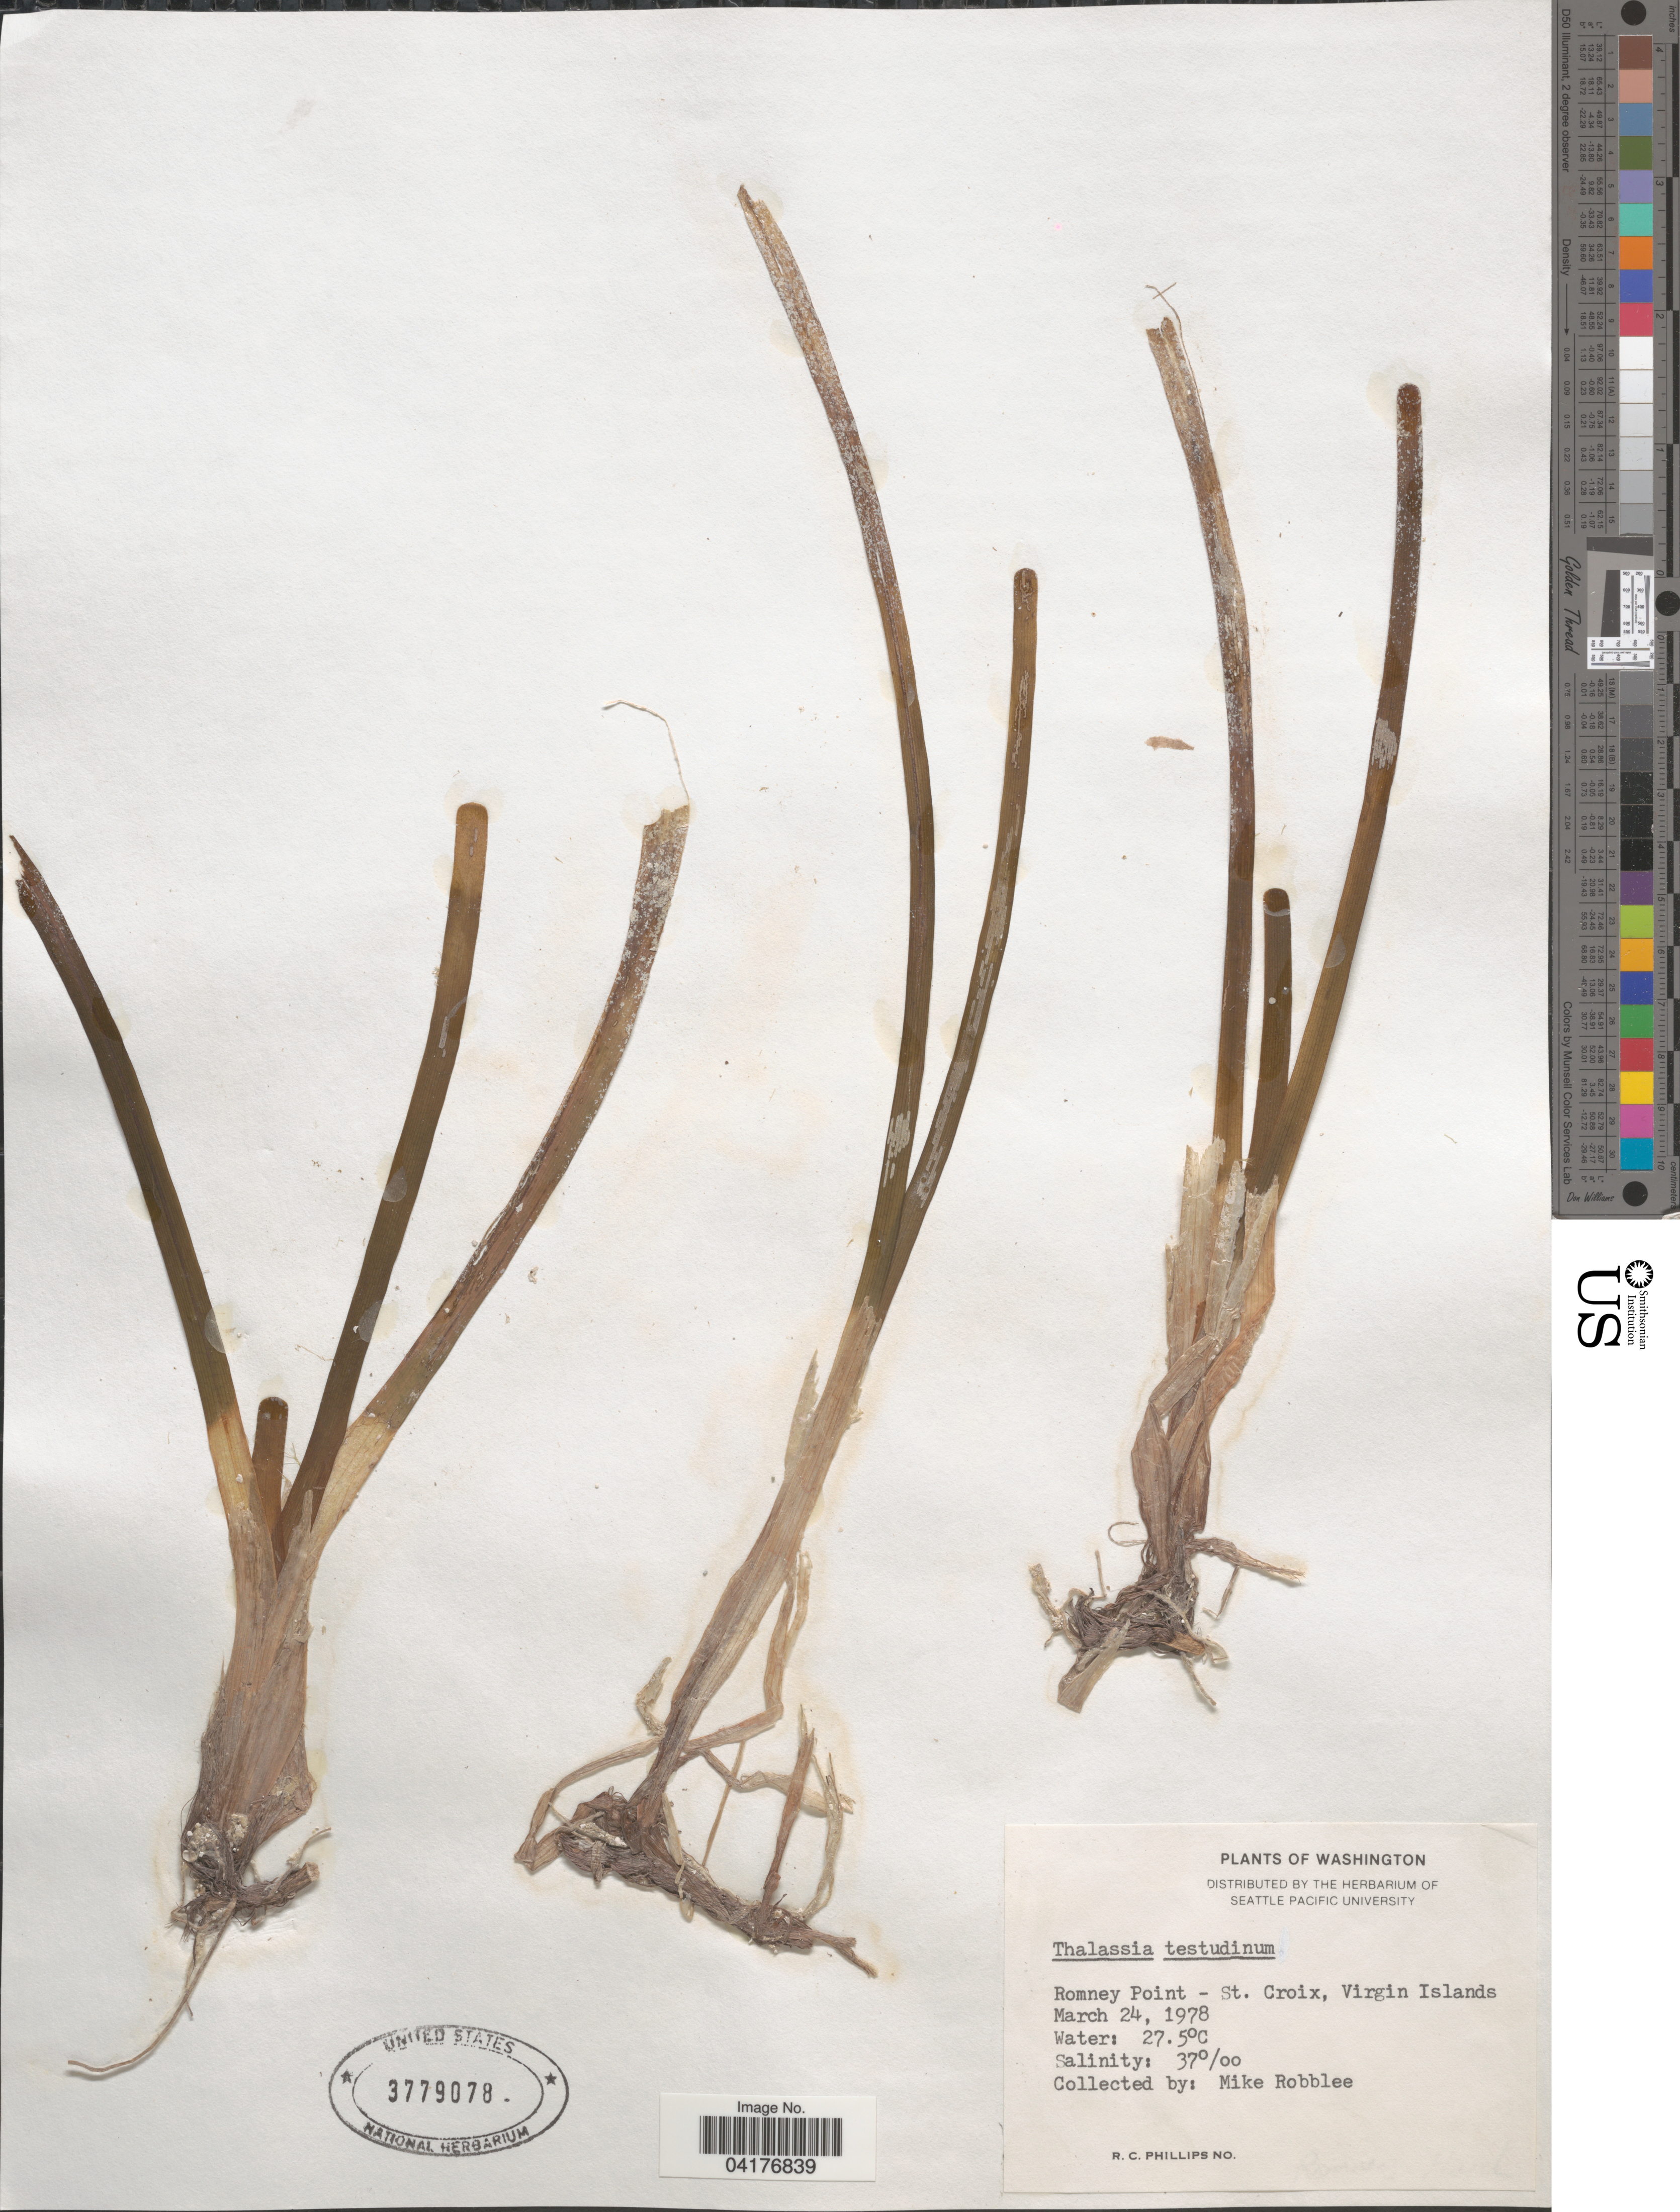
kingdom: Plantae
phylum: Tracheophyta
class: Liliopsida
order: Alismatales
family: Hydrocharitaceae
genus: Thalassia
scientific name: Thalassia testudinum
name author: Banks & Sol. ex K.D. Koenig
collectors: M. Robblee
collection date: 1978-03-24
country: U.S. Virgin Islands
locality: Romney Point - St. Croix, Virgin Islands.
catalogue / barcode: US 3779078